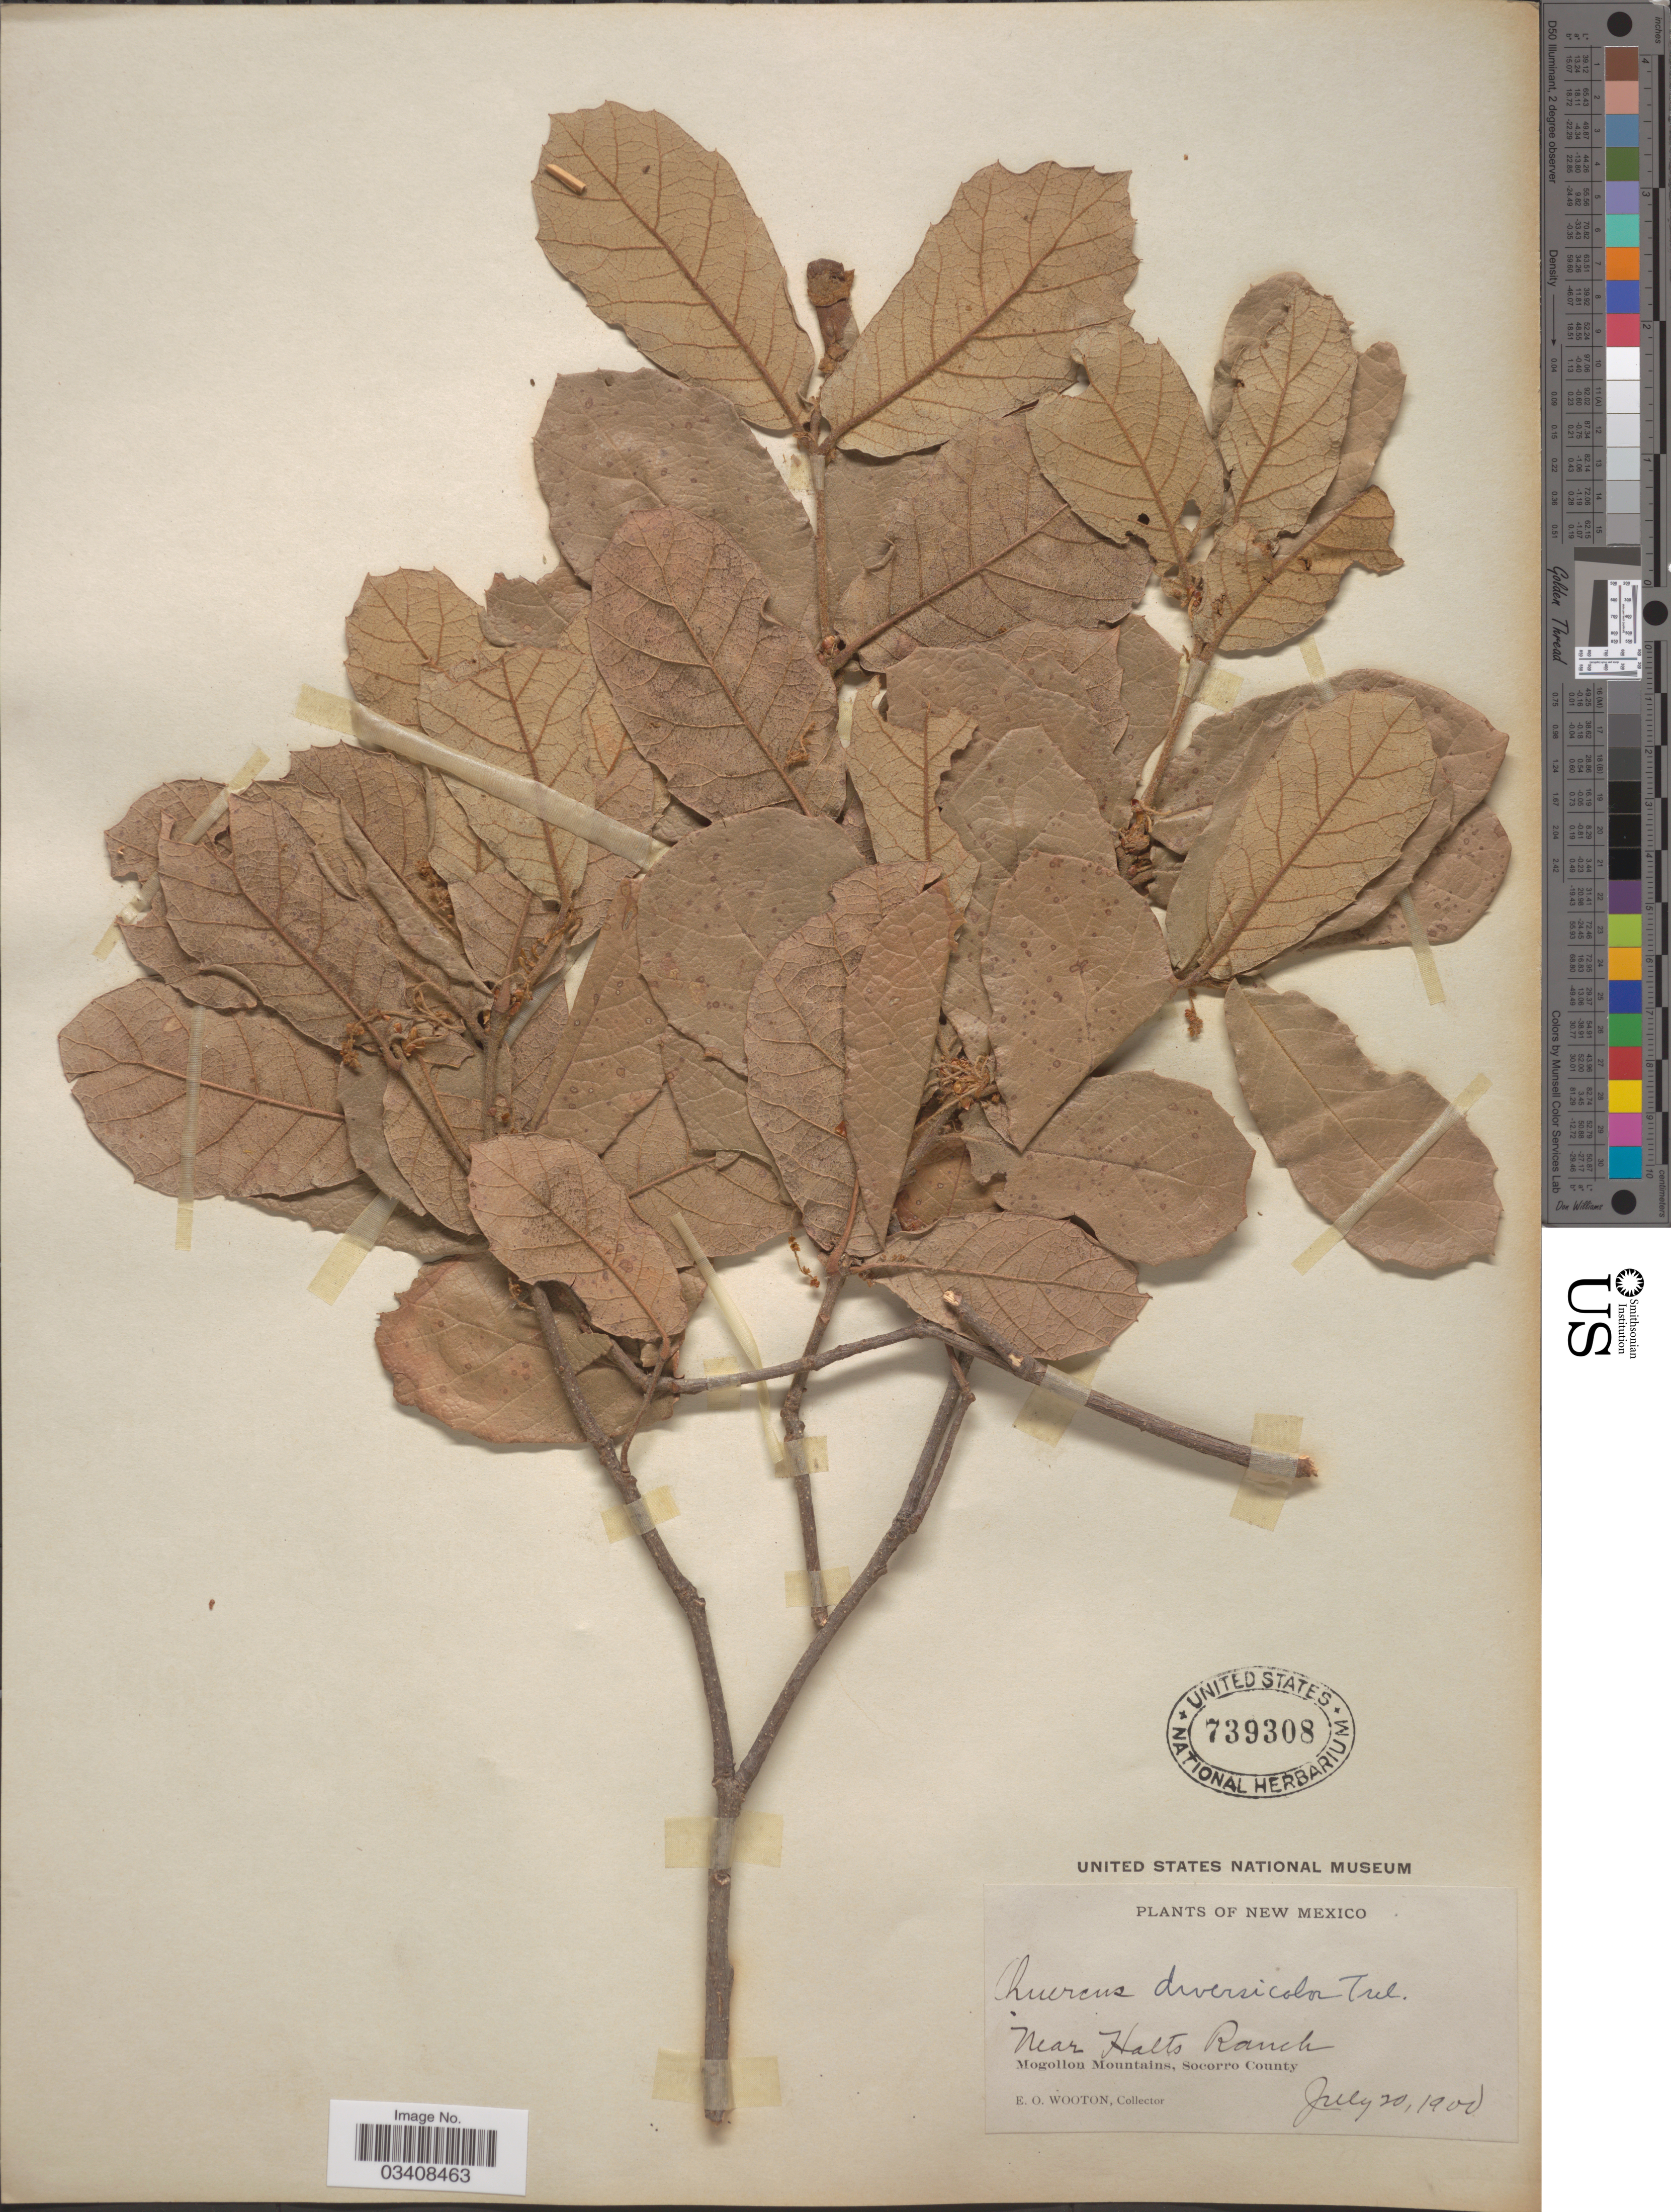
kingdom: Plantae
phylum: Tracheophyta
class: Magnoliopsida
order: Fagales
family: Fagaceae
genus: Quercus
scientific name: Quercus rugosa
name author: Née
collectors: E. O. Wooton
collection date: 1900-07-20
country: United States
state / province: New Mexico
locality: Near Halts Ranch. Mogollon Mountains, Socorro County.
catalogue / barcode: US 739308